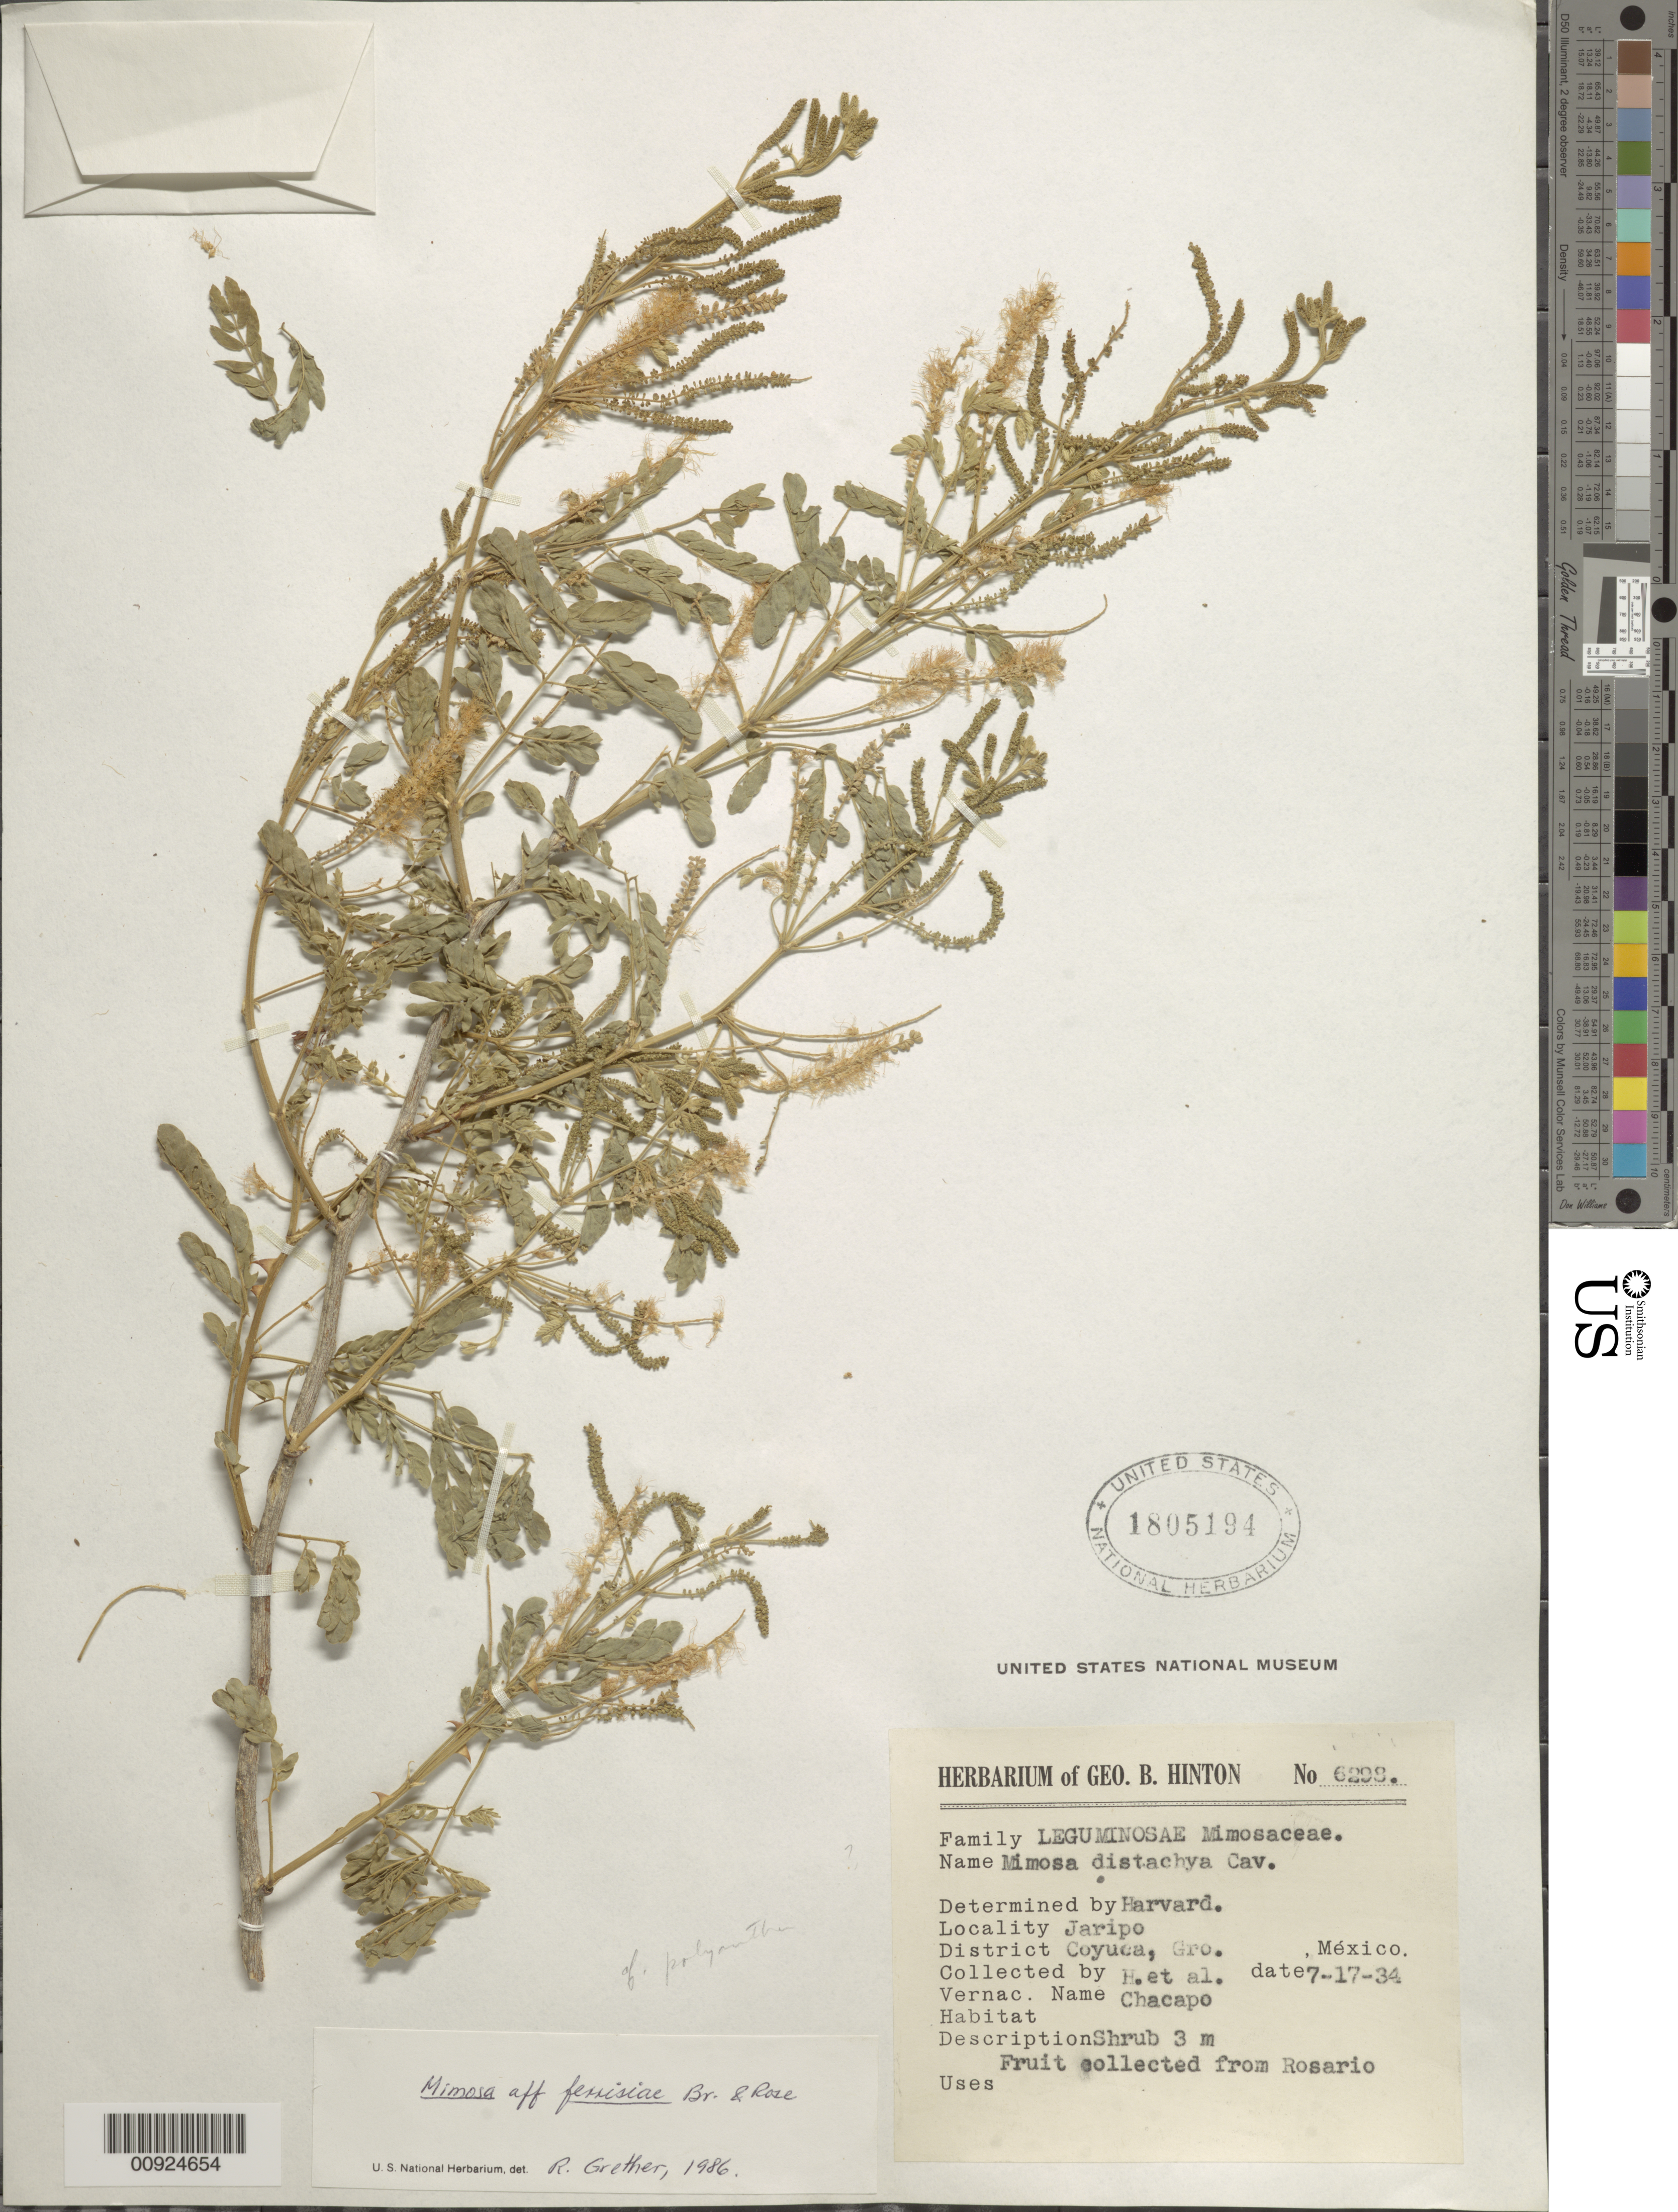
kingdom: Plantae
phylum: Tracheophyta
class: Magnoliopsida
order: Fabales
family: Fabaceae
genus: Mimosa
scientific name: Mimosa ferrisiae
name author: Britton & Rose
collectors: G. B. Hinton & et al.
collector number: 6298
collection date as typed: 17 Jul 1934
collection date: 1934-07-17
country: Mexico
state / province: Guerrero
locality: Jaripo, District Coyuca, Gro.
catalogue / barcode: US 1805194